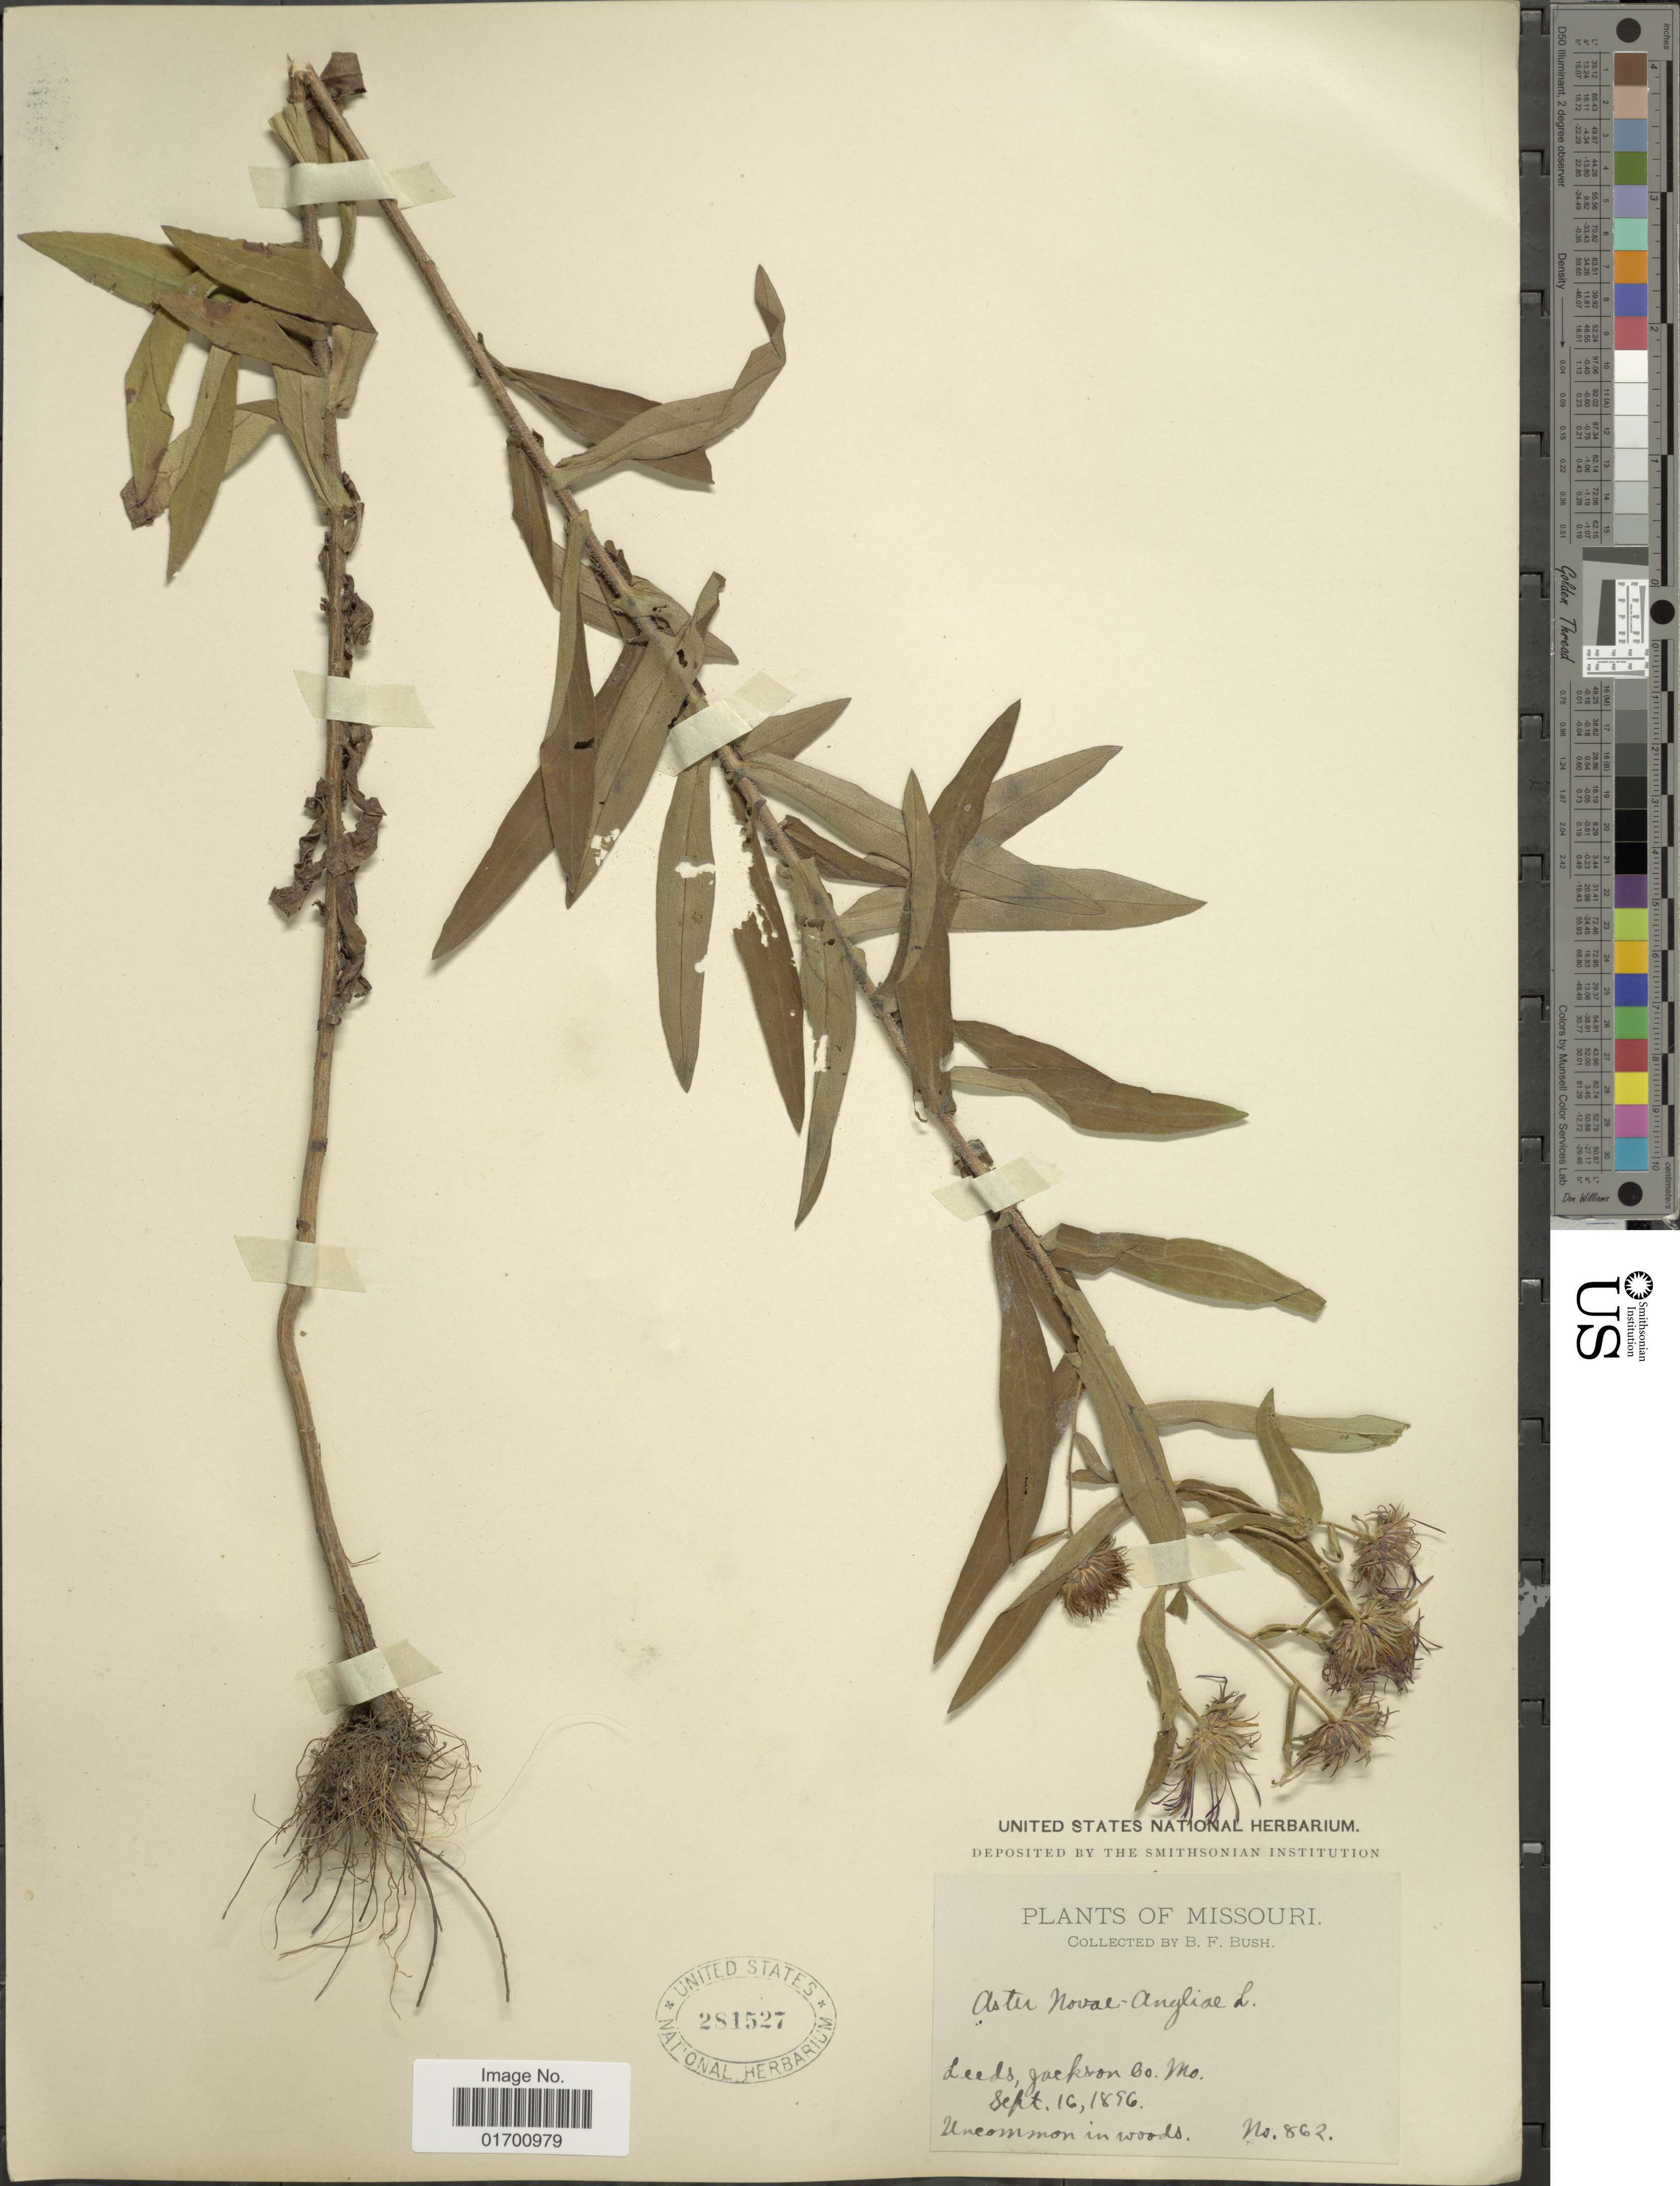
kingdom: Plantae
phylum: Tracheophyta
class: Magnoliopsida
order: Asterales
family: Asteraceae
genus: Symphyotrichum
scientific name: Symphyotrichum novae-angliae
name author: (L.) G.L. Nesom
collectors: B. F. Bush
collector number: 862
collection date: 1896-09-16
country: United States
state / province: Missouri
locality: Jackson Co.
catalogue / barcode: US 281527